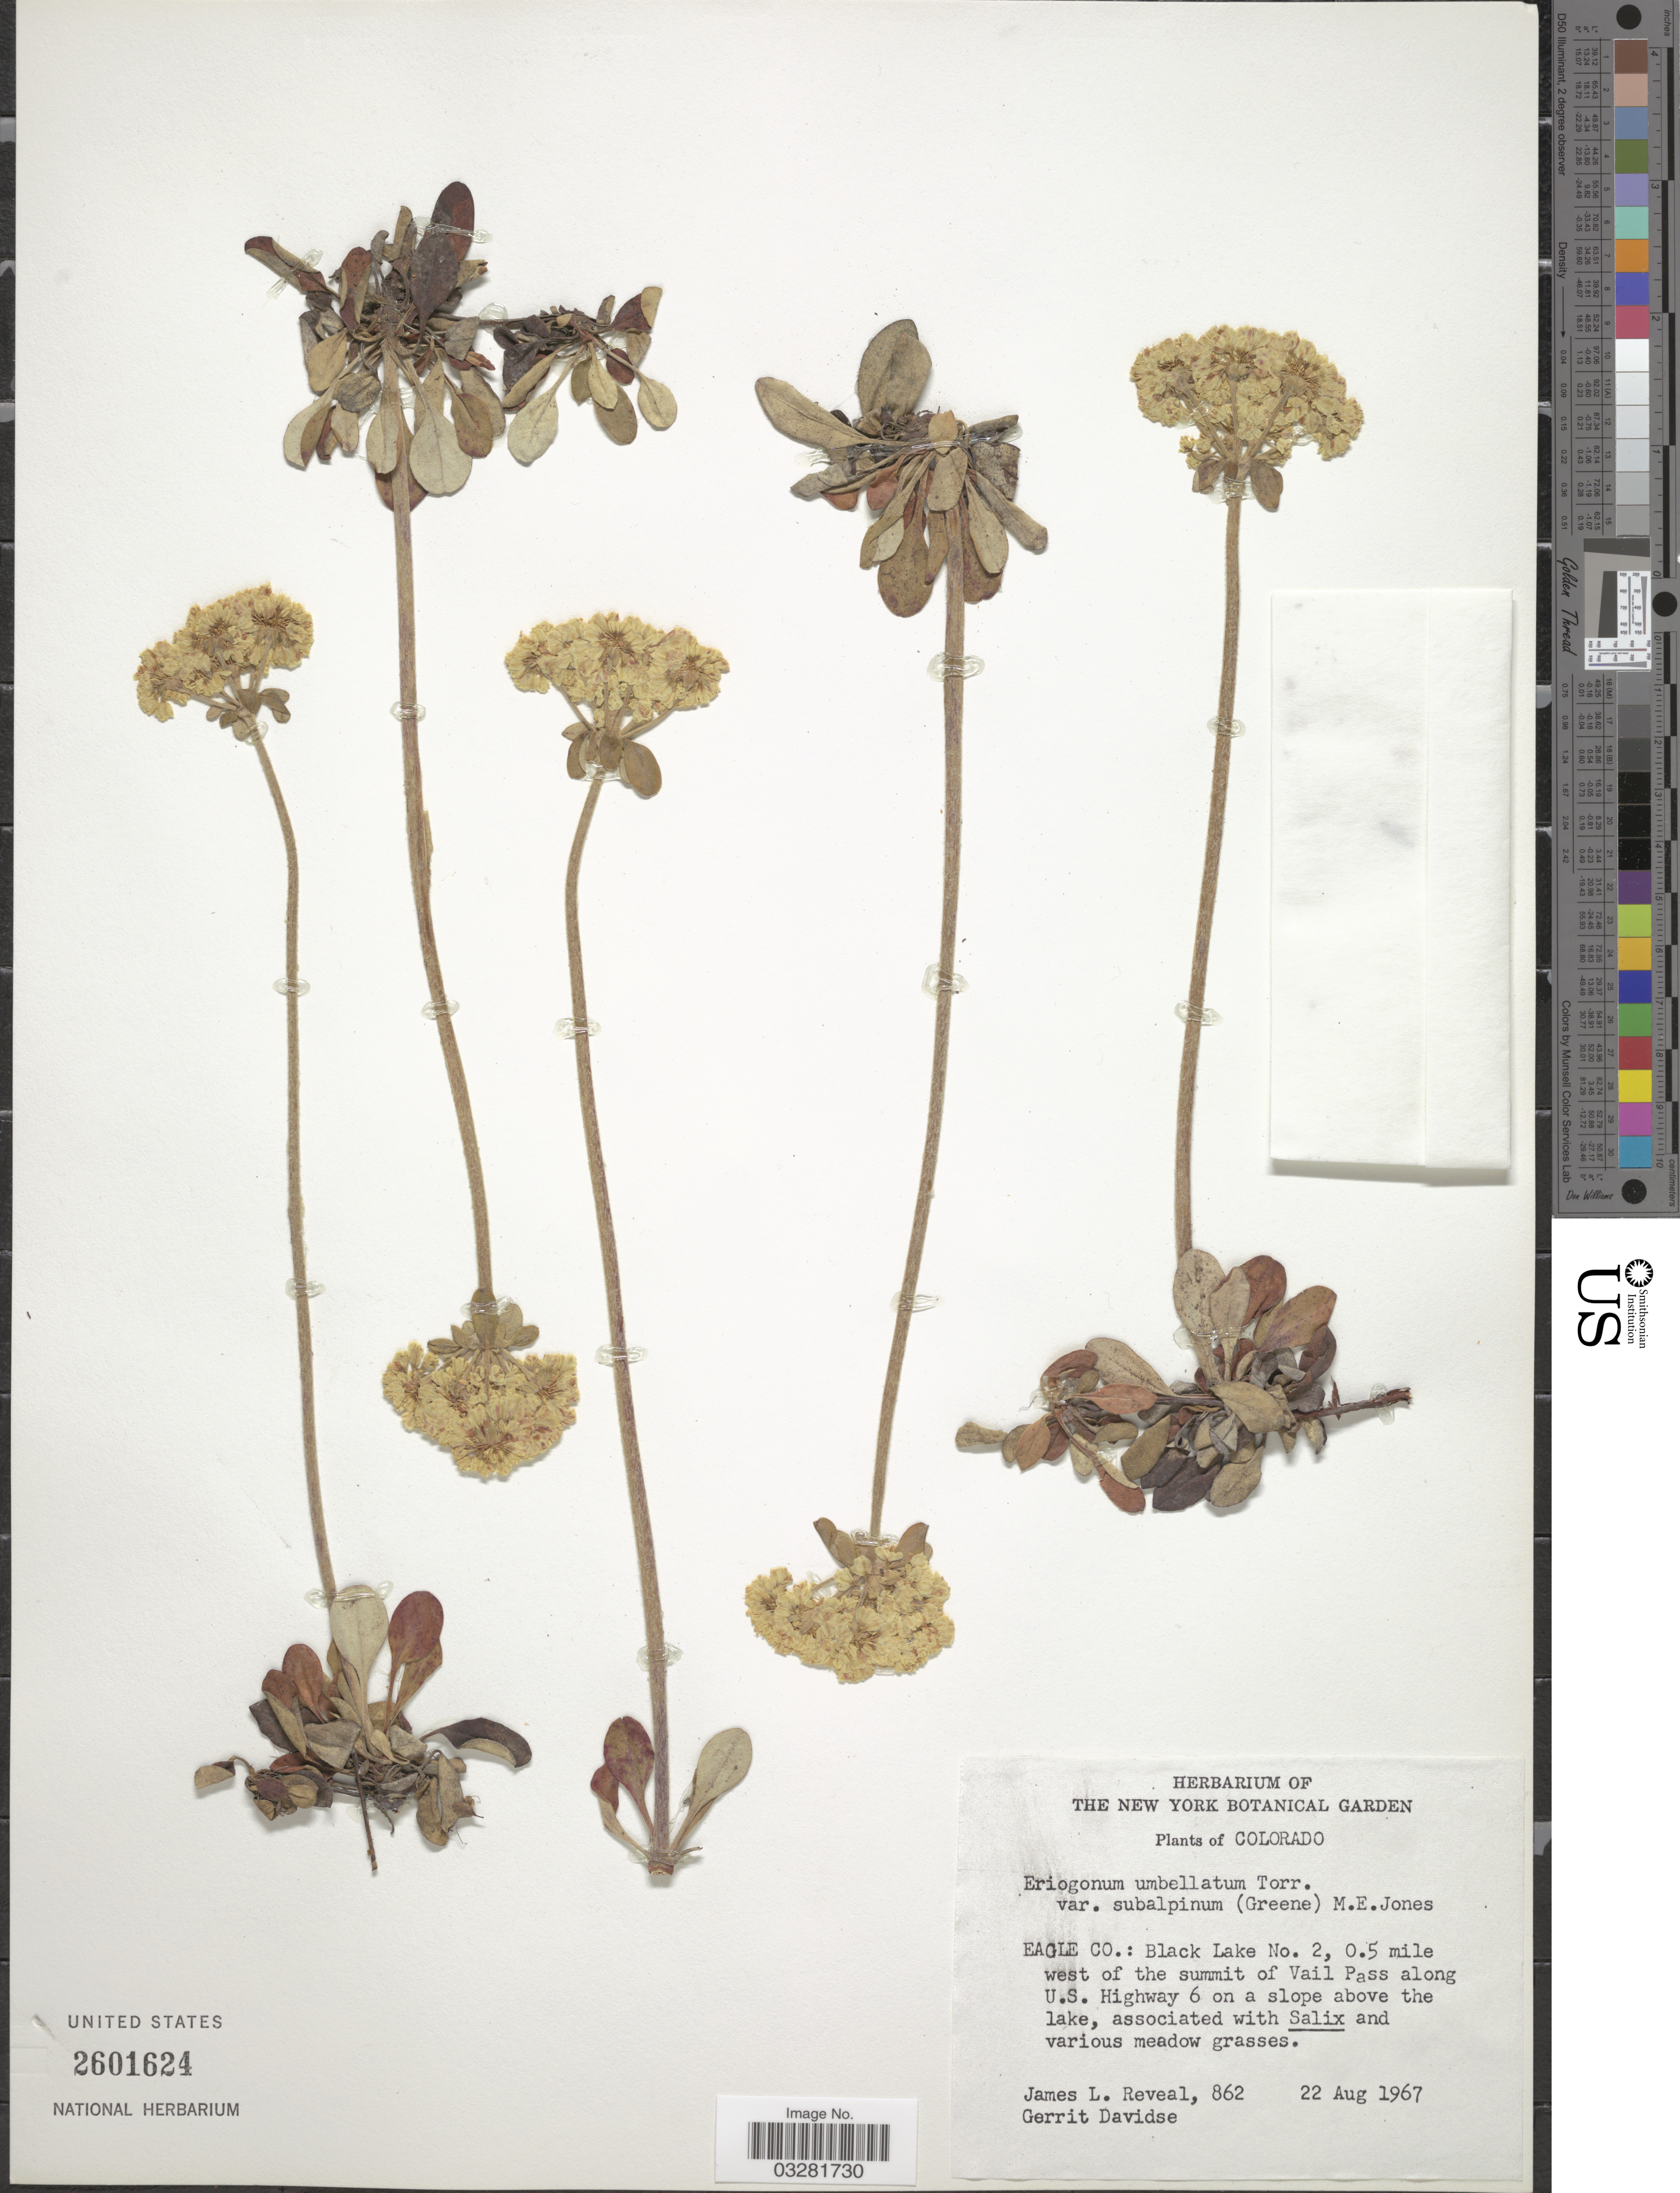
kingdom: Plantae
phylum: Tracheophyta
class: Magnoliopsida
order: Caryophyllales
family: Polygonaceae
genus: Eriogonum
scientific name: Eriogonum umbellatum var. subalpinum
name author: M.E. Jones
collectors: J. L. Reveal & G. Davidse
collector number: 862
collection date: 1967-08-22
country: United States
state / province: Colorado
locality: Eagle Co.: Black Lake No. 2, 0.5 mile west of the summit of Vail Pass along U.S. Highway 6 on a slope above the lake.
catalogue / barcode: US 2601624